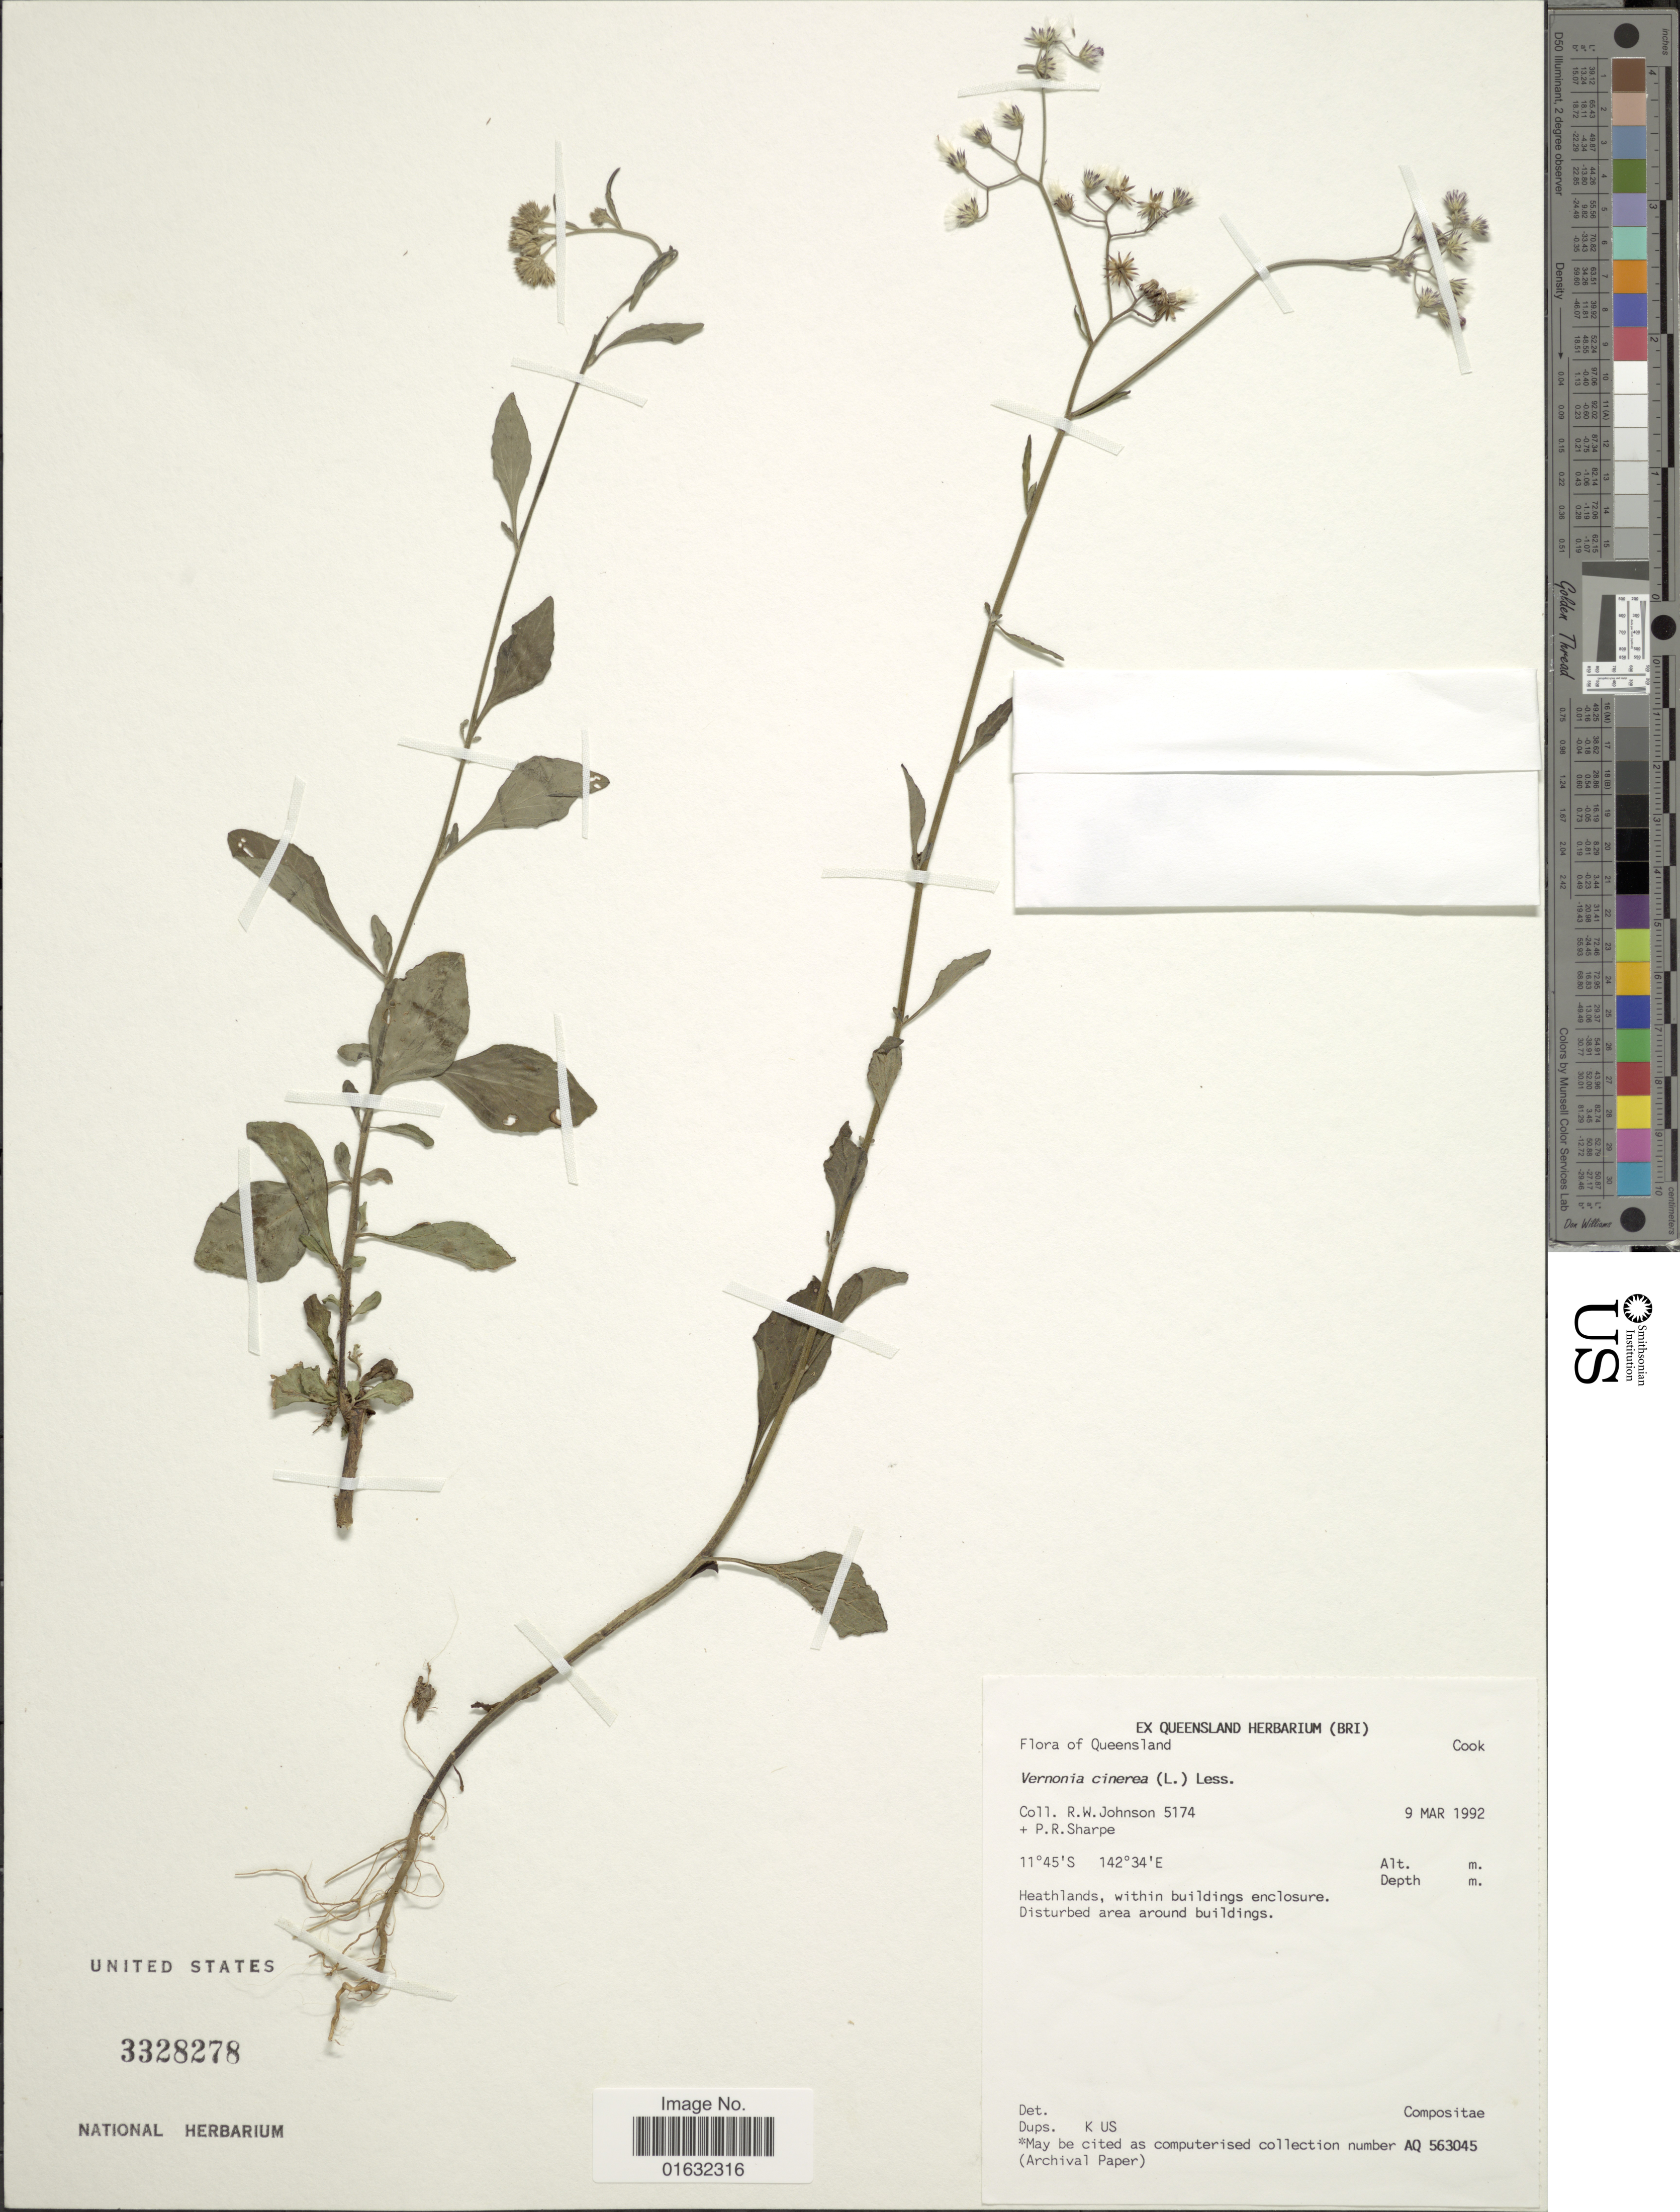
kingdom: Plantae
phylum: Tracheophyta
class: Magnoliopsida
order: Asterales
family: Asteraceae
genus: Cyanthillium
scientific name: Cyanthillium cinereum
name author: (L.) H. Rob.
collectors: R. W. Johnson & P. Sharpe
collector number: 5174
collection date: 1992-03-09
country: Australia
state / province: Queensland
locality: Cook, Healthlands, within buildings enclosure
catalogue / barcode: US 3328278